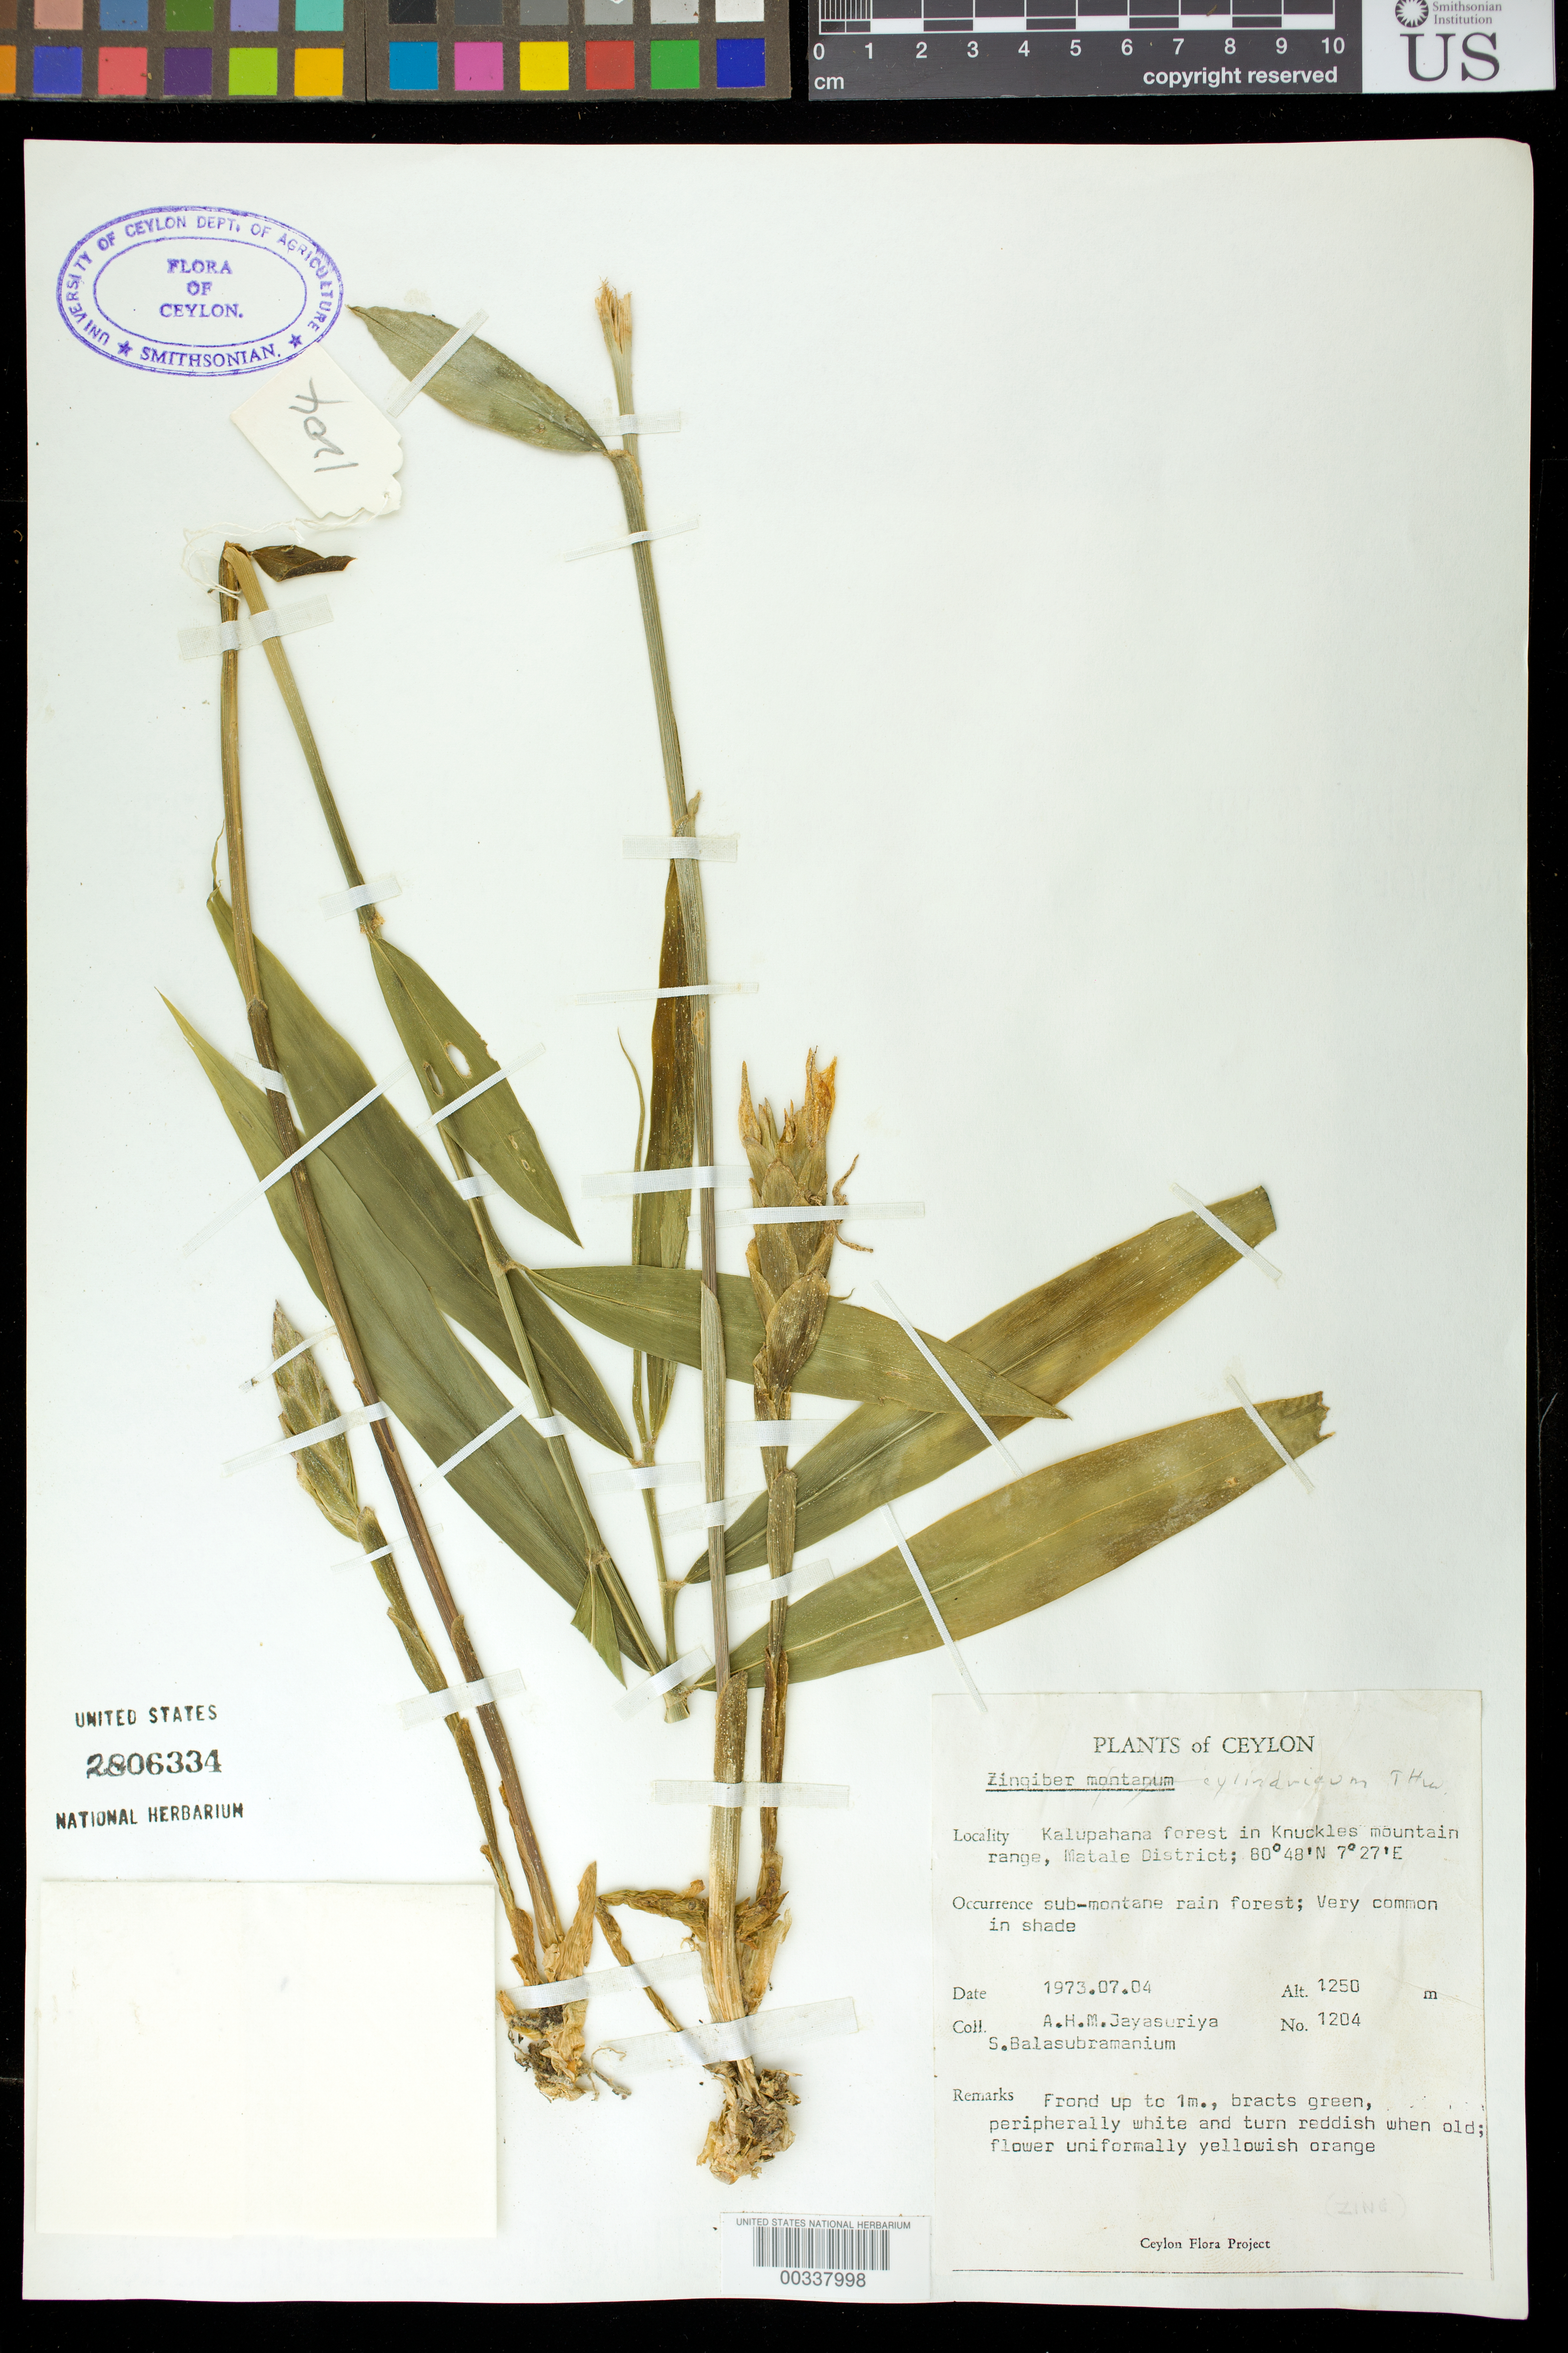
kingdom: Plantae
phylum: Tracheophyta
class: Liliopsida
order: Zingiberales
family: Zingiberaceae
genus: Zingiber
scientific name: Zingiber cylindricum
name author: Moon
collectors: A. H. Jayasuriya & S. Balasubramaniam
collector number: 1204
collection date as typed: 04 Jul 1973 or 07 Apr 1973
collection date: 1973-04-07 or 1973-07-04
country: Sri Lanka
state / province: Central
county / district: Matale Dist.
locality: Plants of ceylon, kalupahana forest in knuckles mountain range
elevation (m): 1250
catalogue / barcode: US 2806334